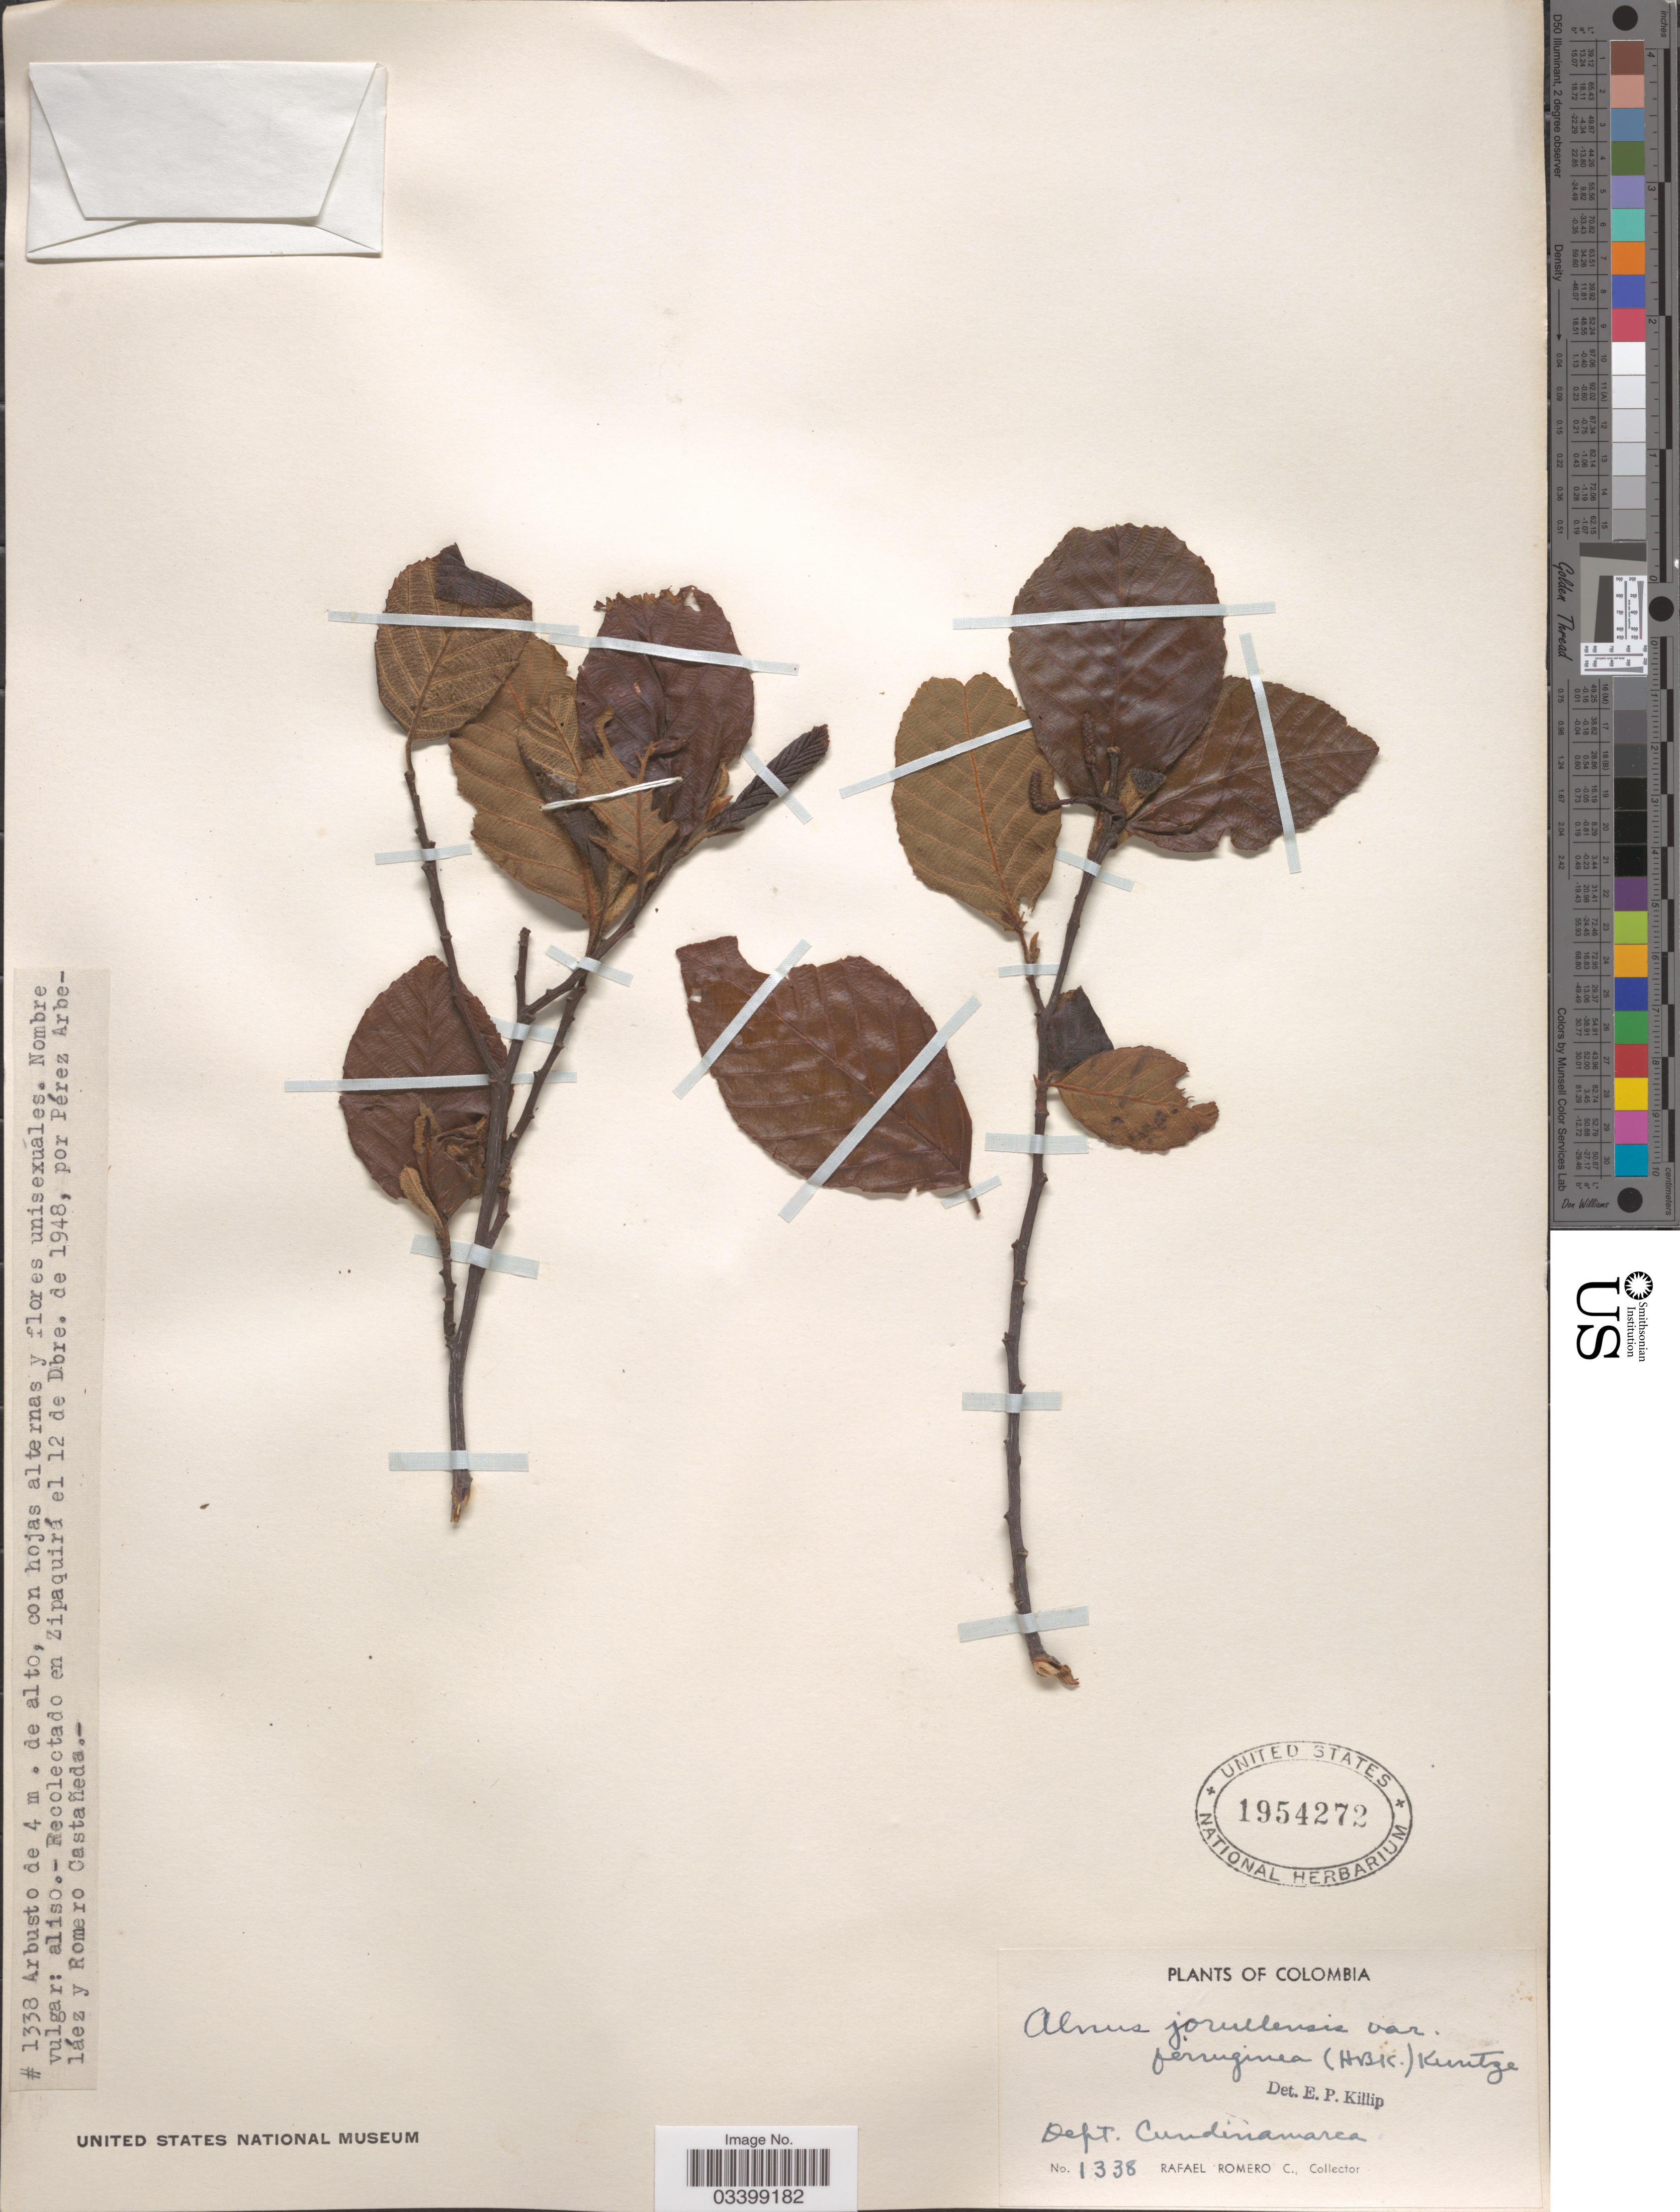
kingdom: Plantae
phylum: Tracheophyta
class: Magnoliopsida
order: Fagales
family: Betulaceae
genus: Alnus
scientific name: Alnus acuminata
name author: Kunth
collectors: P. Arbeláez & R. Romero Castañeda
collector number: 1338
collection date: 1948-12-12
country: Colombia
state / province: Cundinamarca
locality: Zipaquirá. Dept. Cundinamarca.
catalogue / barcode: US 1954272